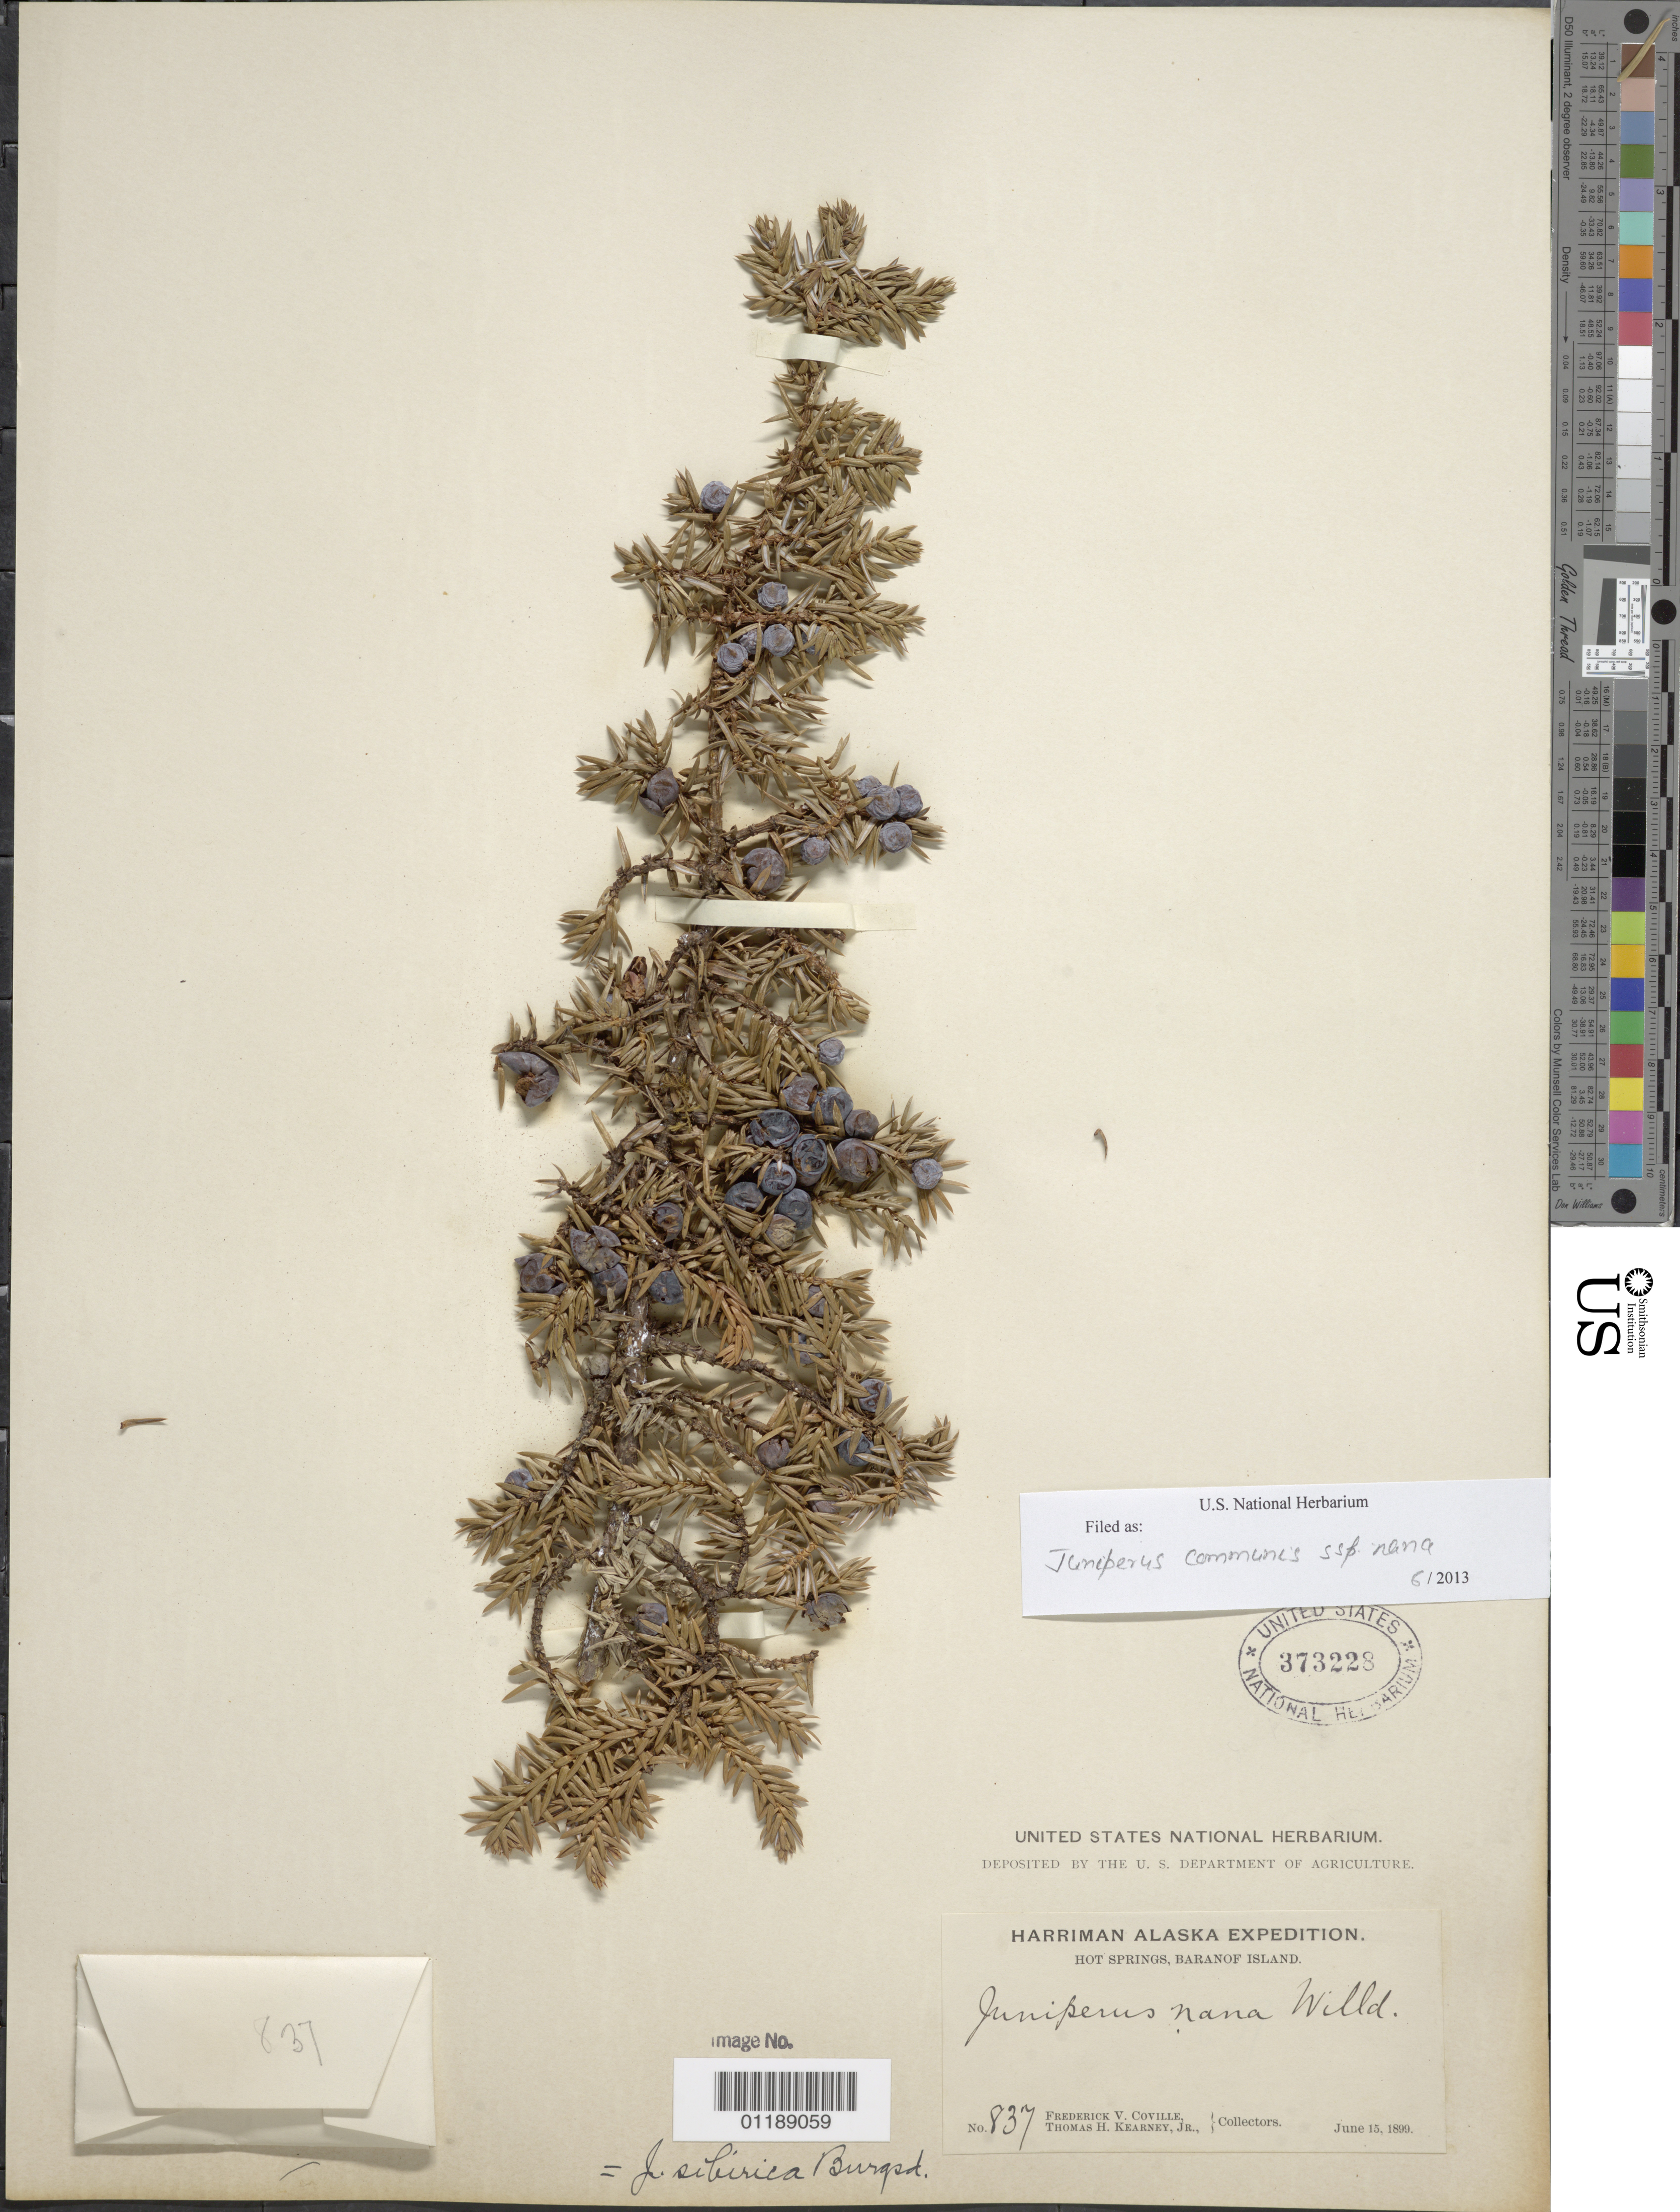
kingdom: Plantae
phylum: Tracheophyta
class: Pinopsida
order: Pinales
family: Cupressaceae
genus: Juniperus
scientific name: Juniperus communis subsp. nana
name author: (Willd.) Syme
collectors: F. V. Coville & T. H. Kearney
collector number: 837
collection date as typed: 15 Jun 1899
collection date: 1899-06-15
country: United States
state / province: Alaska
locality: Hot Springs, Baranof Island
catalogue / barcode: US 373228